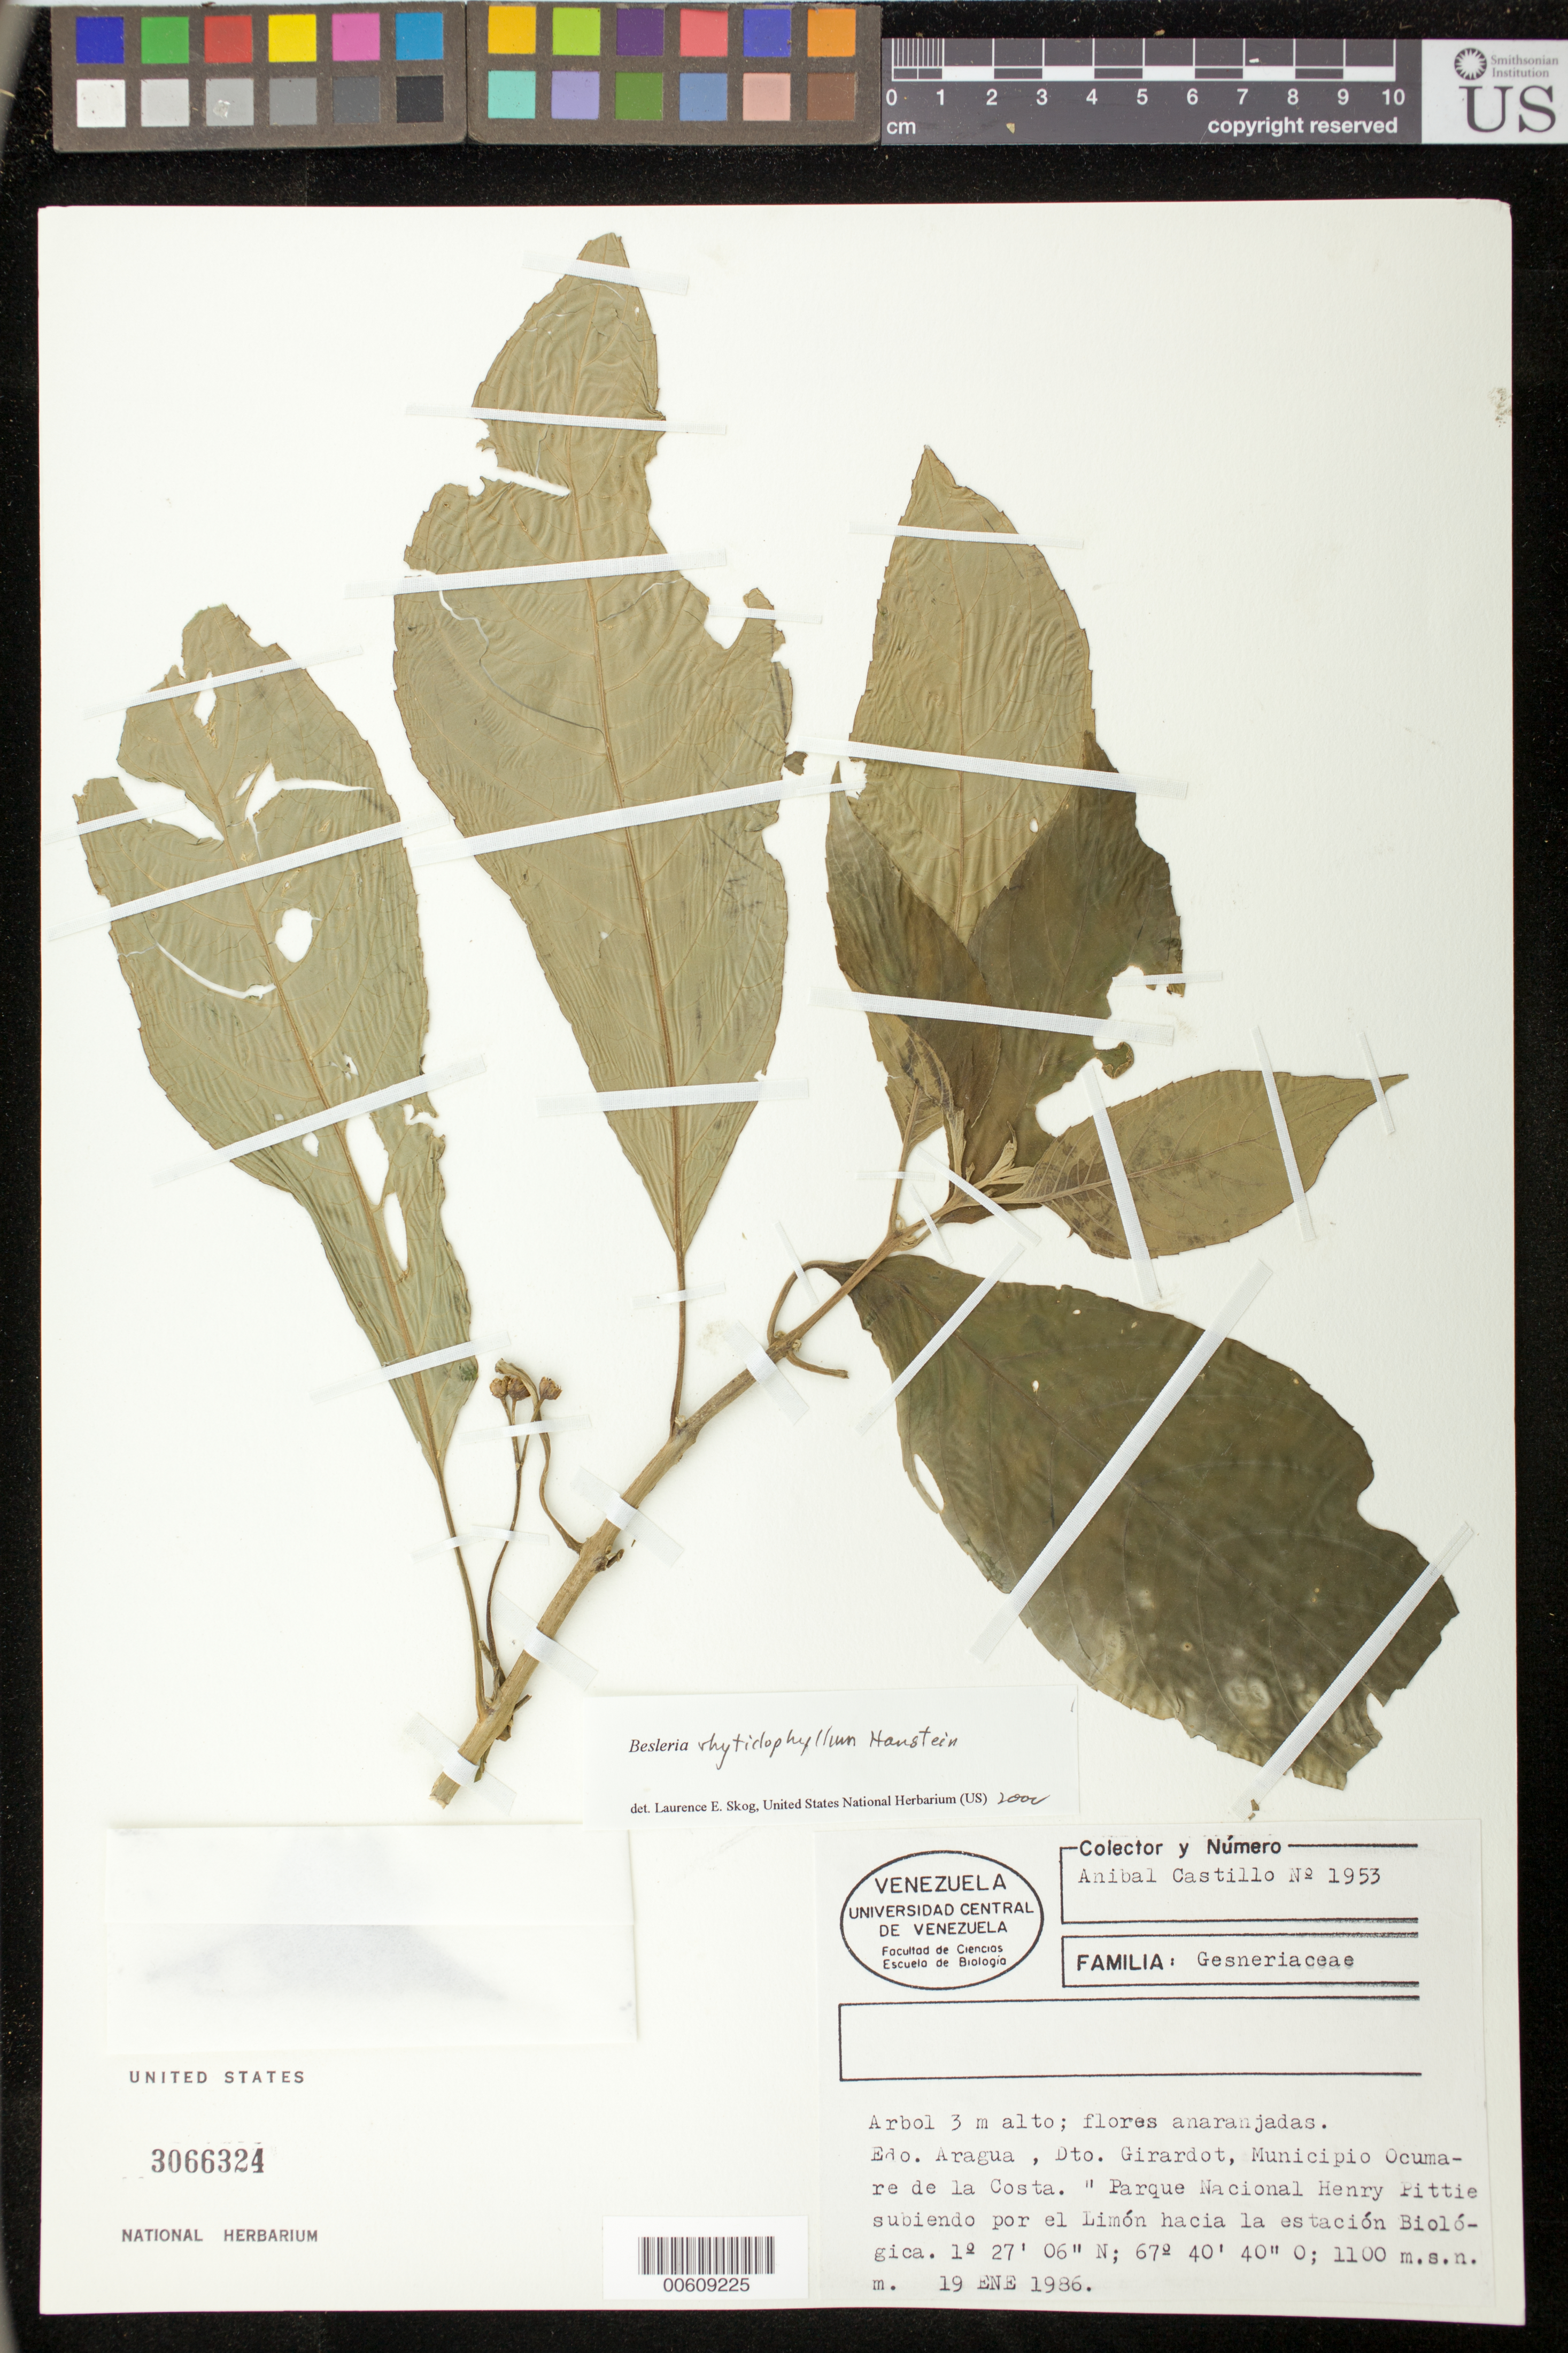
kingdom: Plantae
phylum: Tracheophyta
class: Magnoliopsida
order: Lamiales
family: Gesneriaceae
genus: Besleria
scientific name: Besleria rhytidophyllum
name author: Hanst.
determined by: Skog, Laurence E.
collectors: A. Castillo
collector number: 1953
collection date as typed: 19 Jan 1986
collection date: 1986-01-19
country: Venezuela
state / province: Aragua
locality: Dto. Girardot, mpio. Ocumare de la Costa, "Parque nacional Henry Pittier", subiendo por el Limón hacia la estación Biológica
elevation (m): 1100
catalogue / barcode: US 3066324